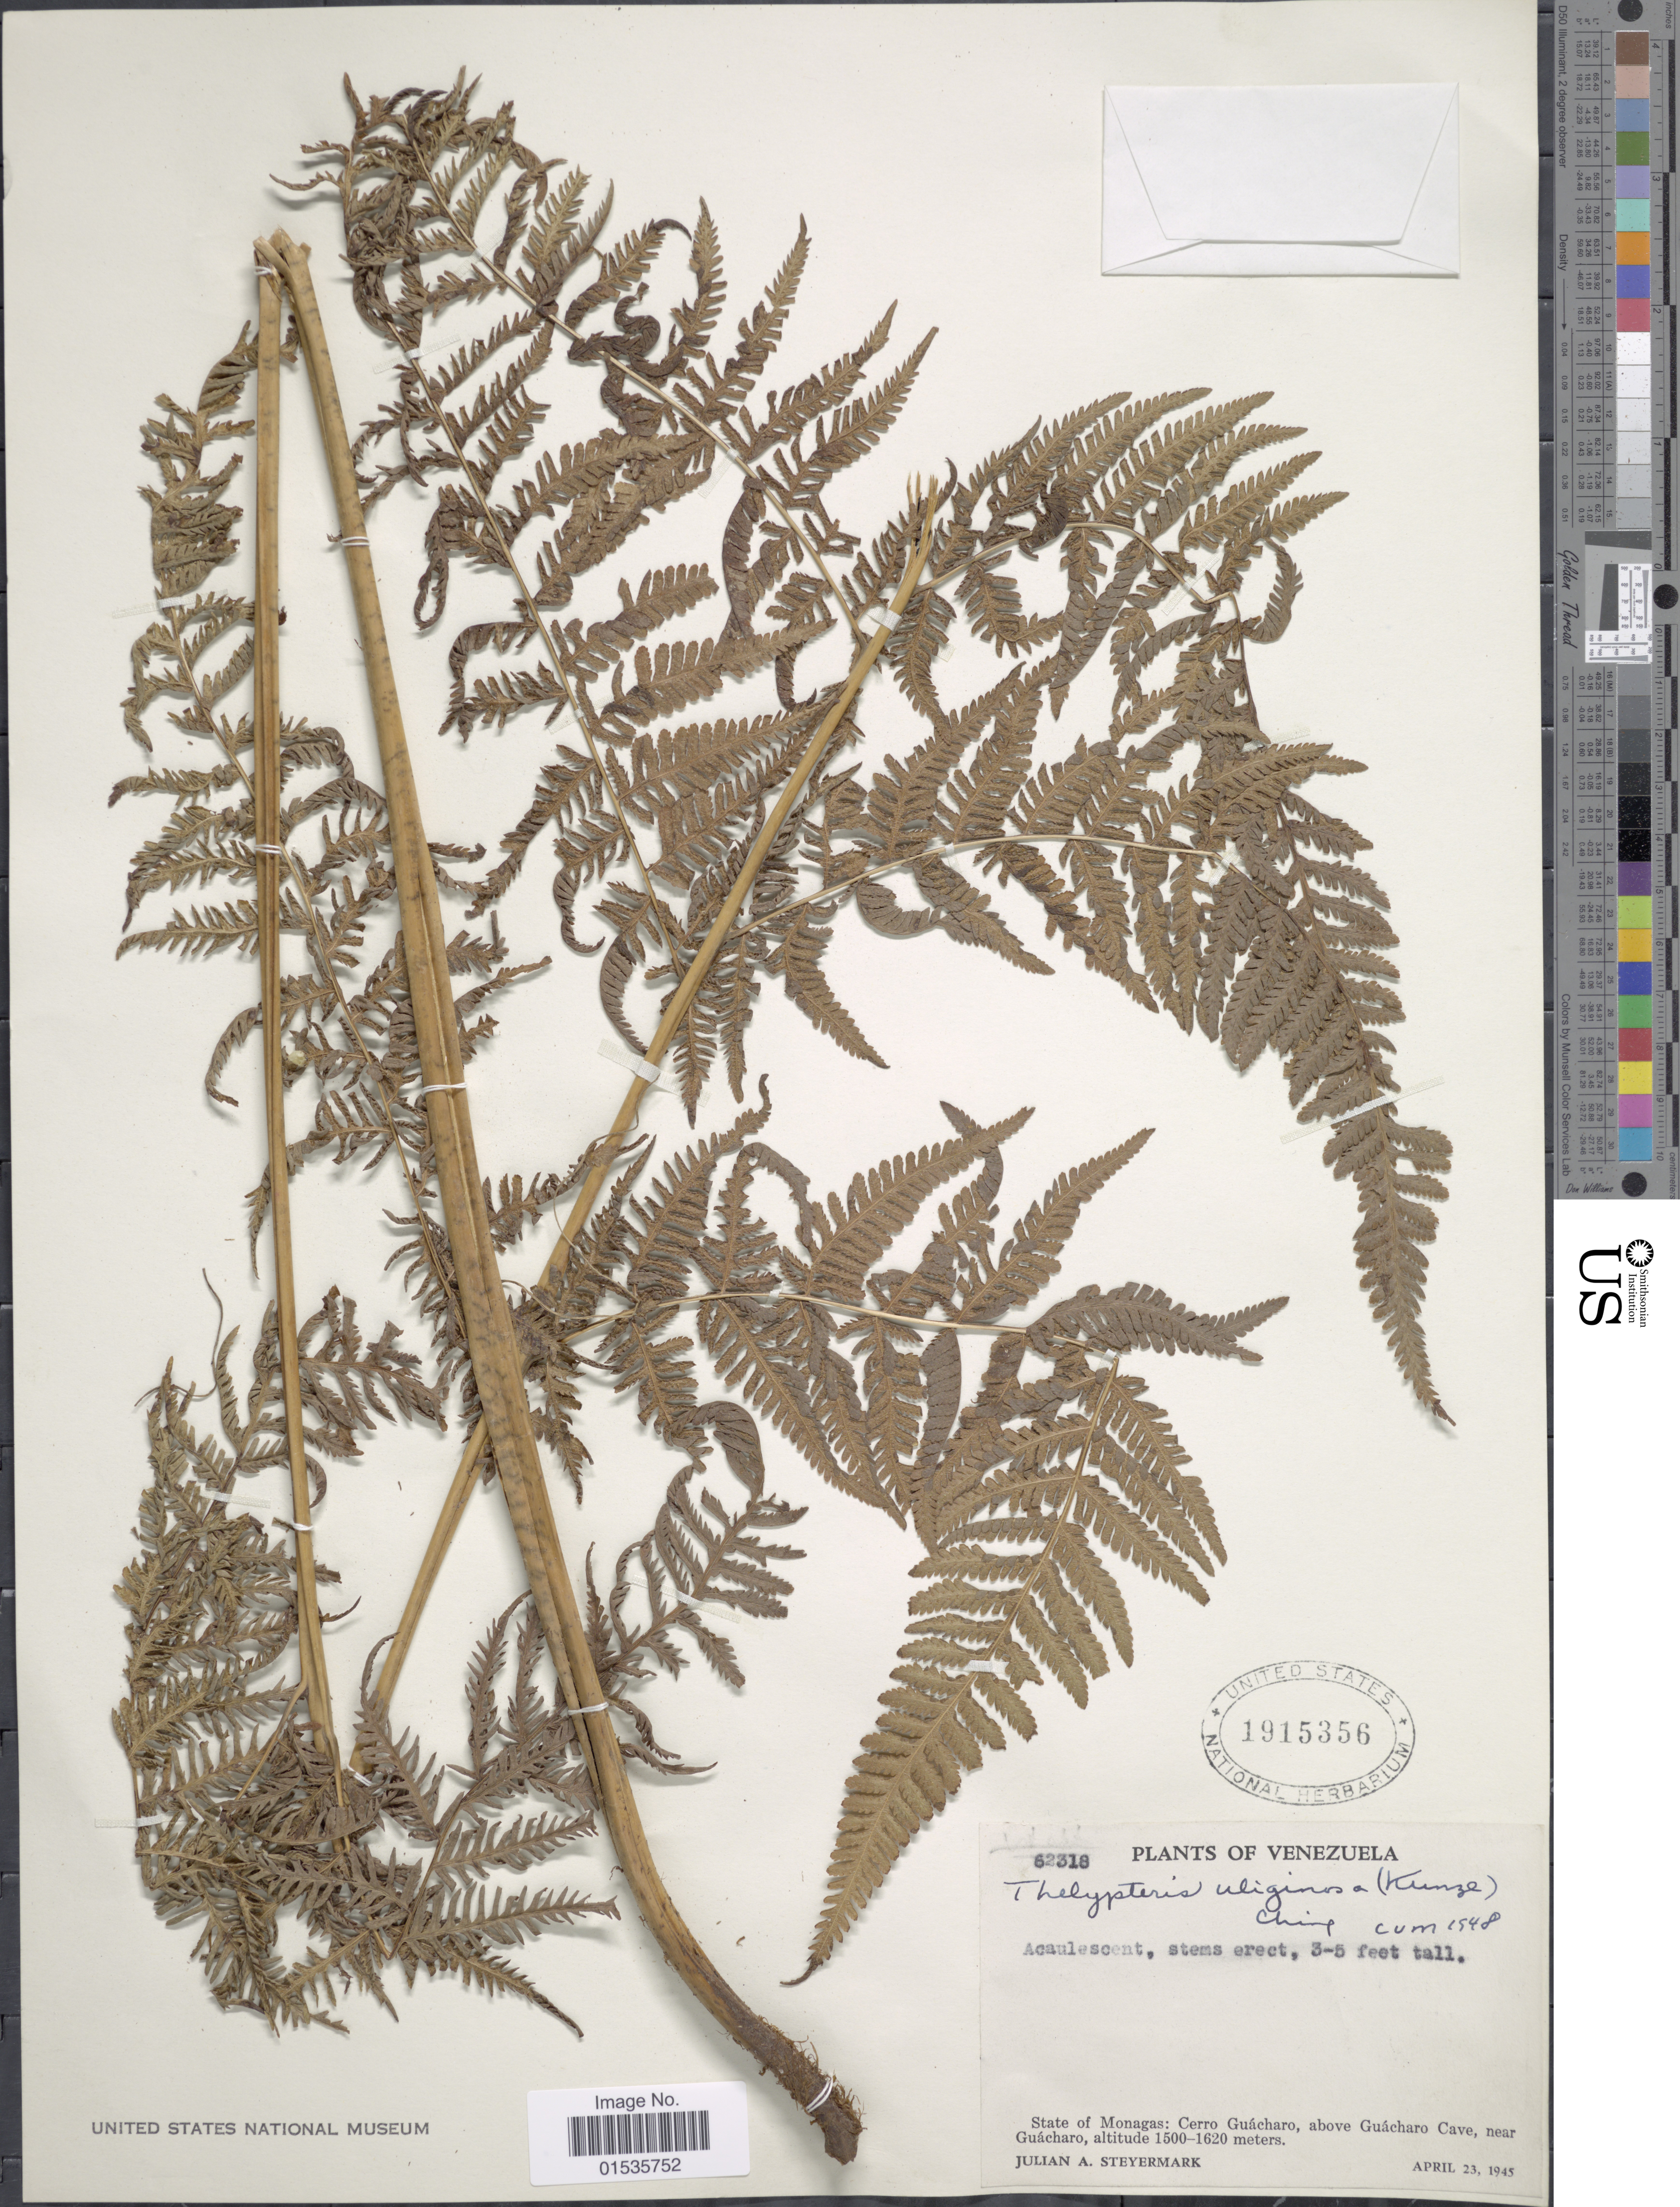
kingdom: Plantae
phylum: Tracheophyta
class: Polypodiopsida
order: Polypodiales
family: Thelypteridaceae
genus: Macrothelypteris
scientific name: Macrothelypteris torresiana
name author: (Gaudich.) Ching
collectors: J. Steyermark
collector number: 62318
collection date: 1945-04-23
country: Venezuela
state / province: Monagas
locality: Venezuela, State of Monagas: Cerro Guacharo, above Guacharo Cave, near Guacharo.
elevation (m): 1500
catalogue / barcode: US 1915356